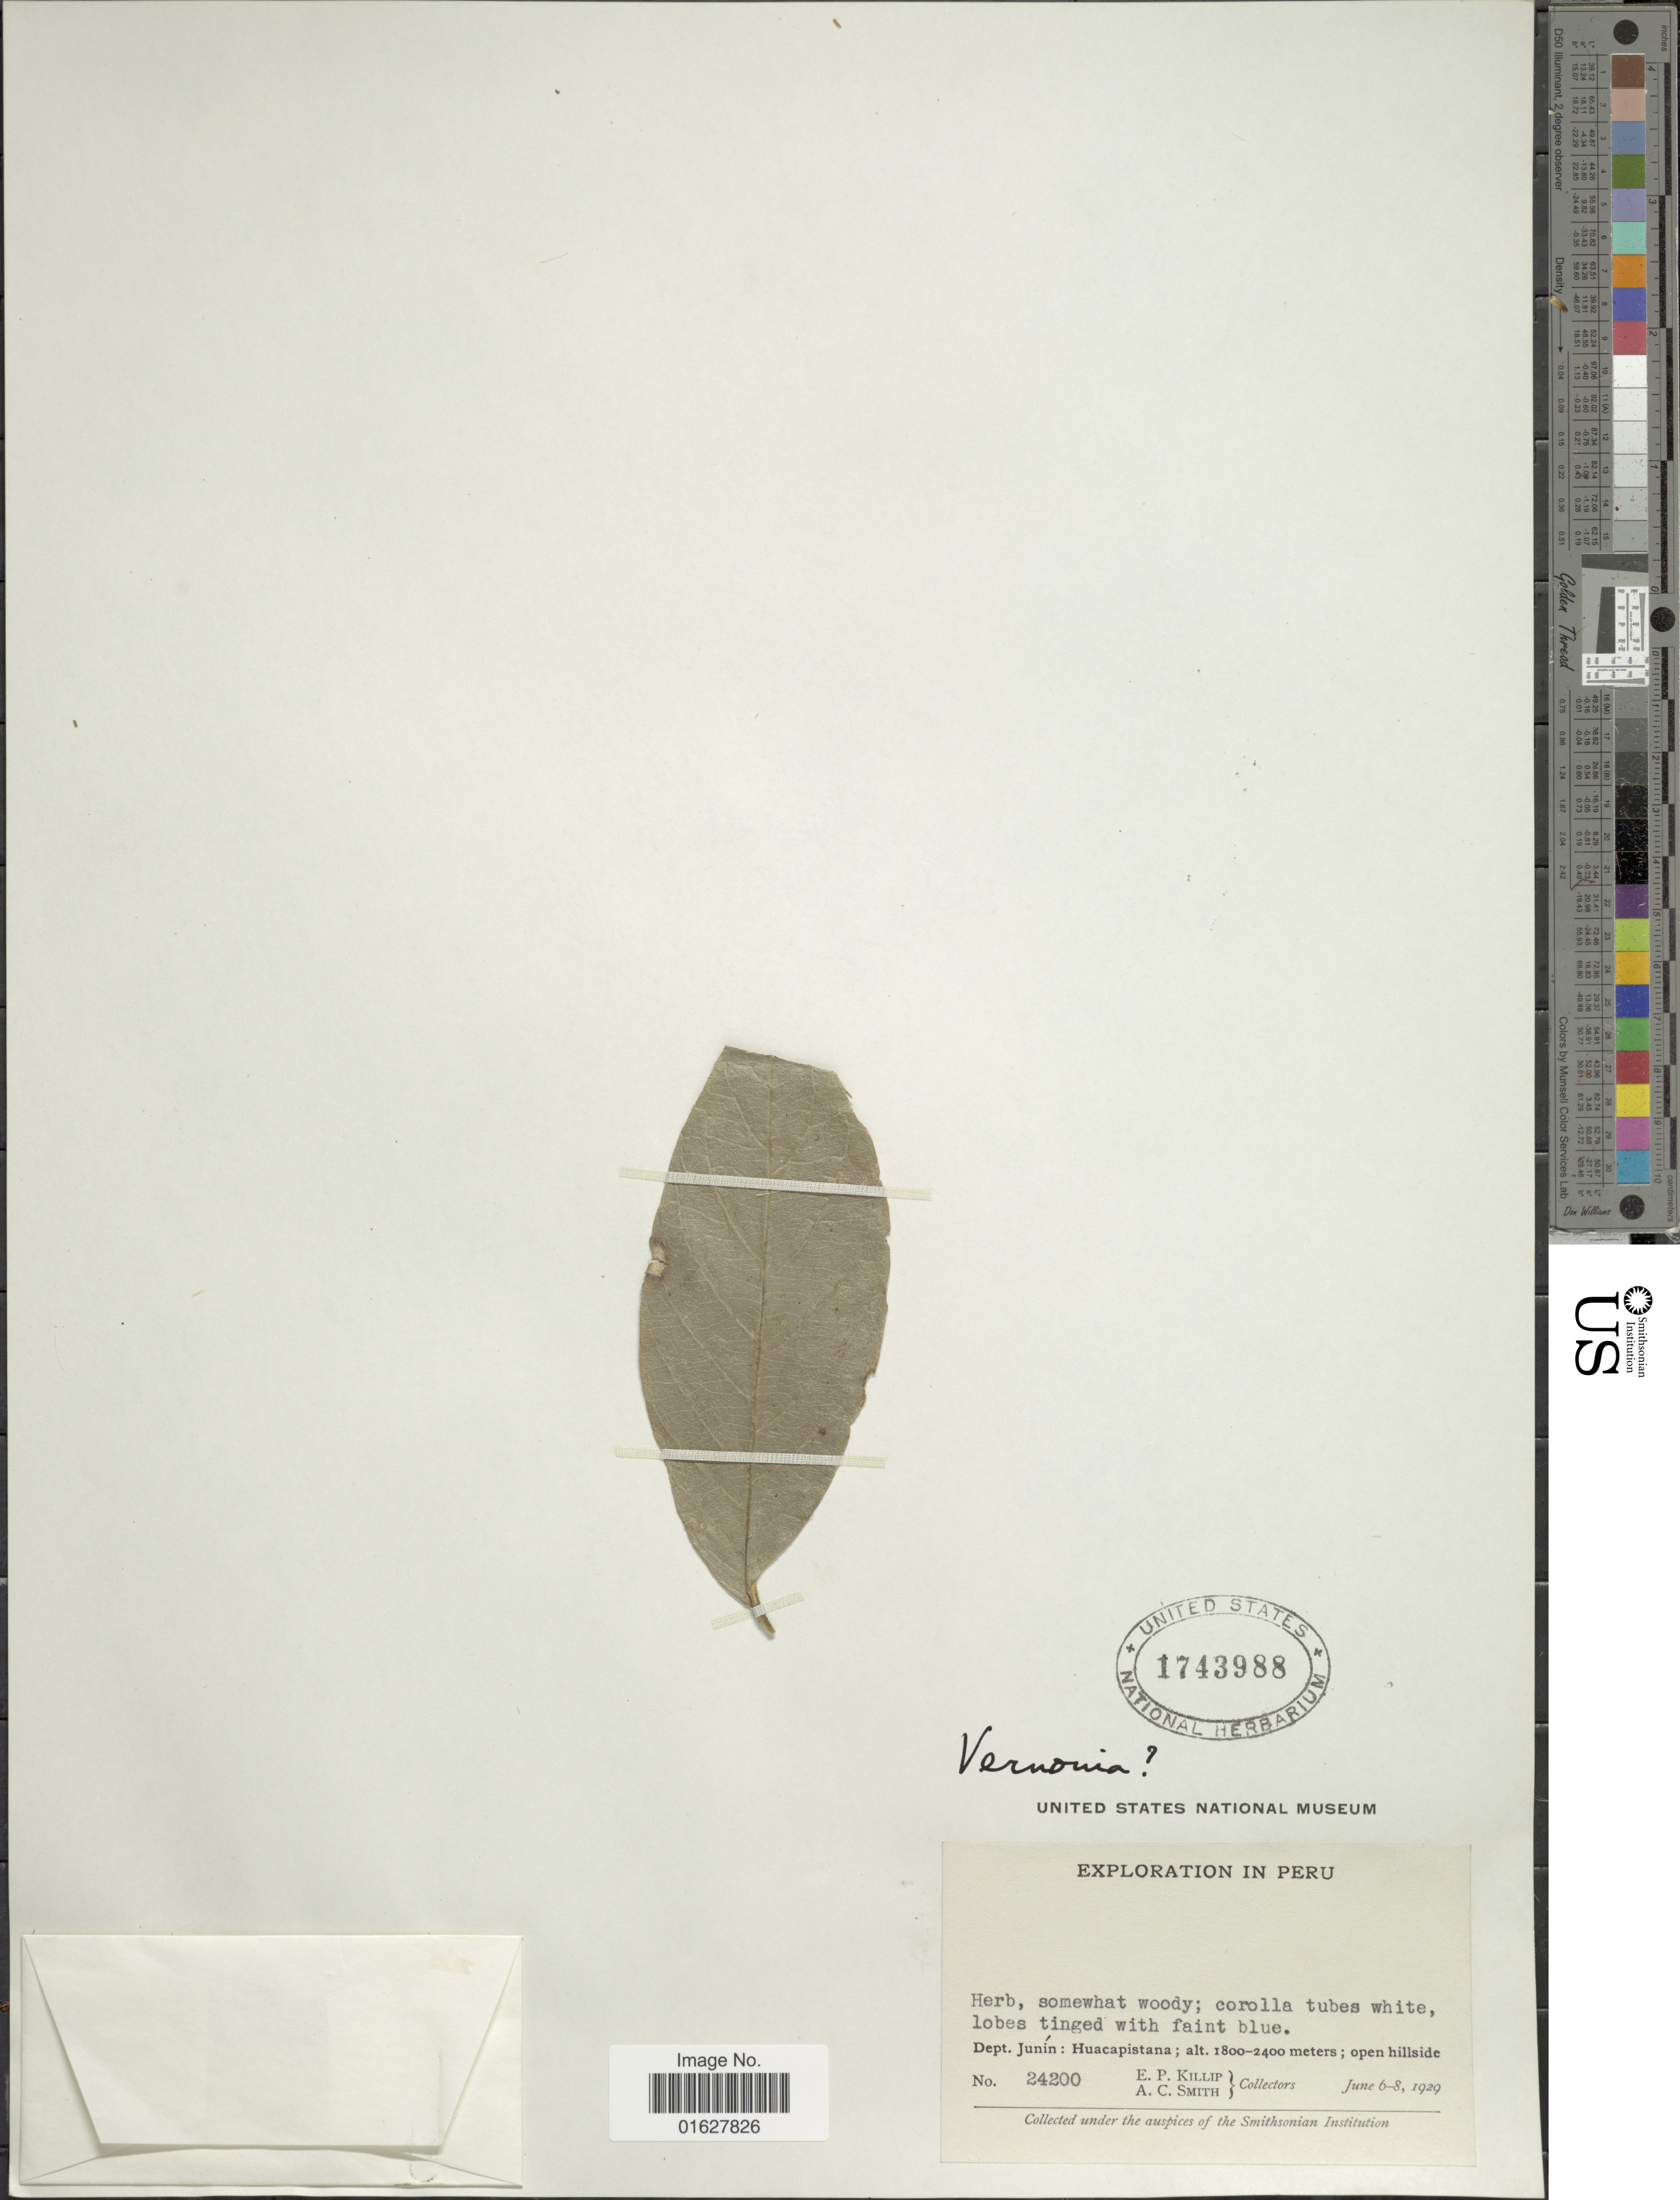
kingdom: Plantae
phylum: Tracheophyta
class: Magnoliopsida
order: Asterales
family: Asteraceae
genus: Vernonia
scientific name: Vernonia sp.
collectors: E. P. Killip & A. C. Smith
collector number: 24200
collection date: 1929-06-06/1929-06-08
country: Peru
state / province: Junín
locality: Dept. Junín: Huacapistana; open hillside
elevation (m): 1800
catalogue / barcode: US 1743988